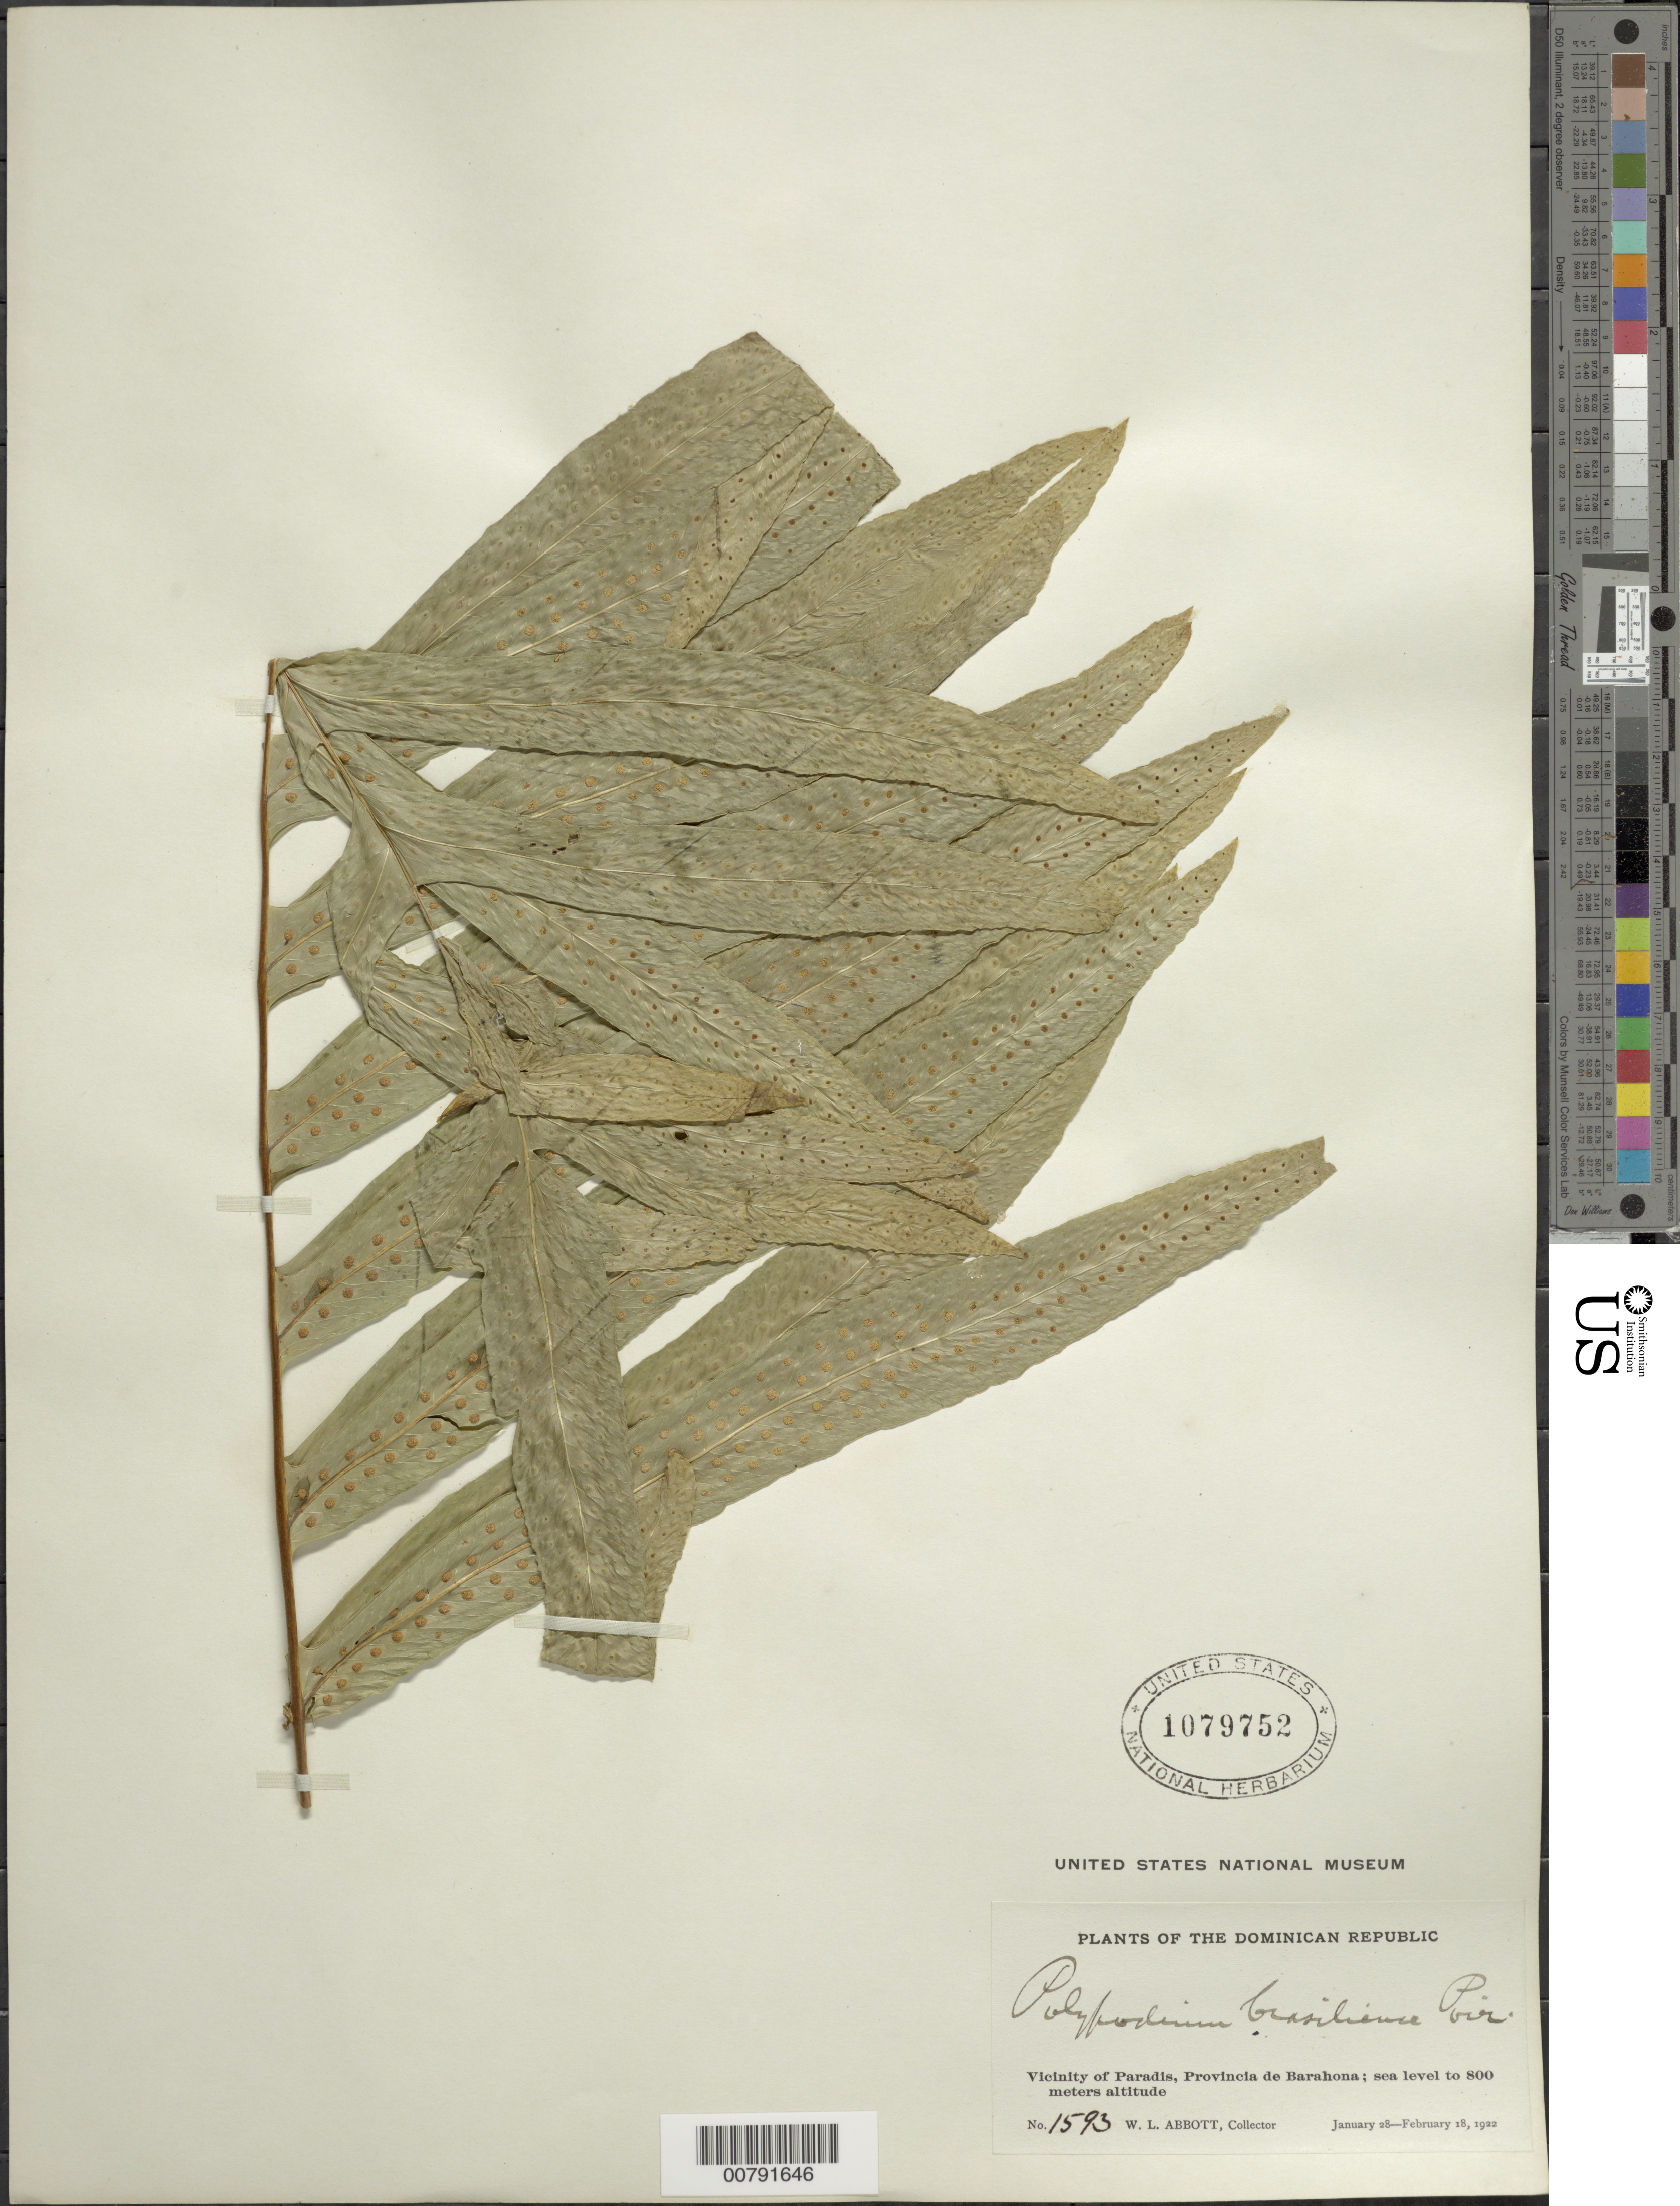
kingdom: Plantae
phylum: Tracheophyta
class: Polypodiopsida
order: Polypodiales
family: Polypodiaceae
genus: Serpocaulon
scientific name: Serpocaulon triseriale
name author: (Sw.) A.R. Sm.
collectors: W. L. Abbott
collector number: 1593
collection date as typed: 28 Feb 1922 to 08 Feb 1922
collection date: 1922-02-08/1922-02-28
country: Dominican Republic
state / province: Barahona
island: Hispaniola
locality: Paradis vicinity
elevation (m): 0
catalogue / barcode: US 1079752